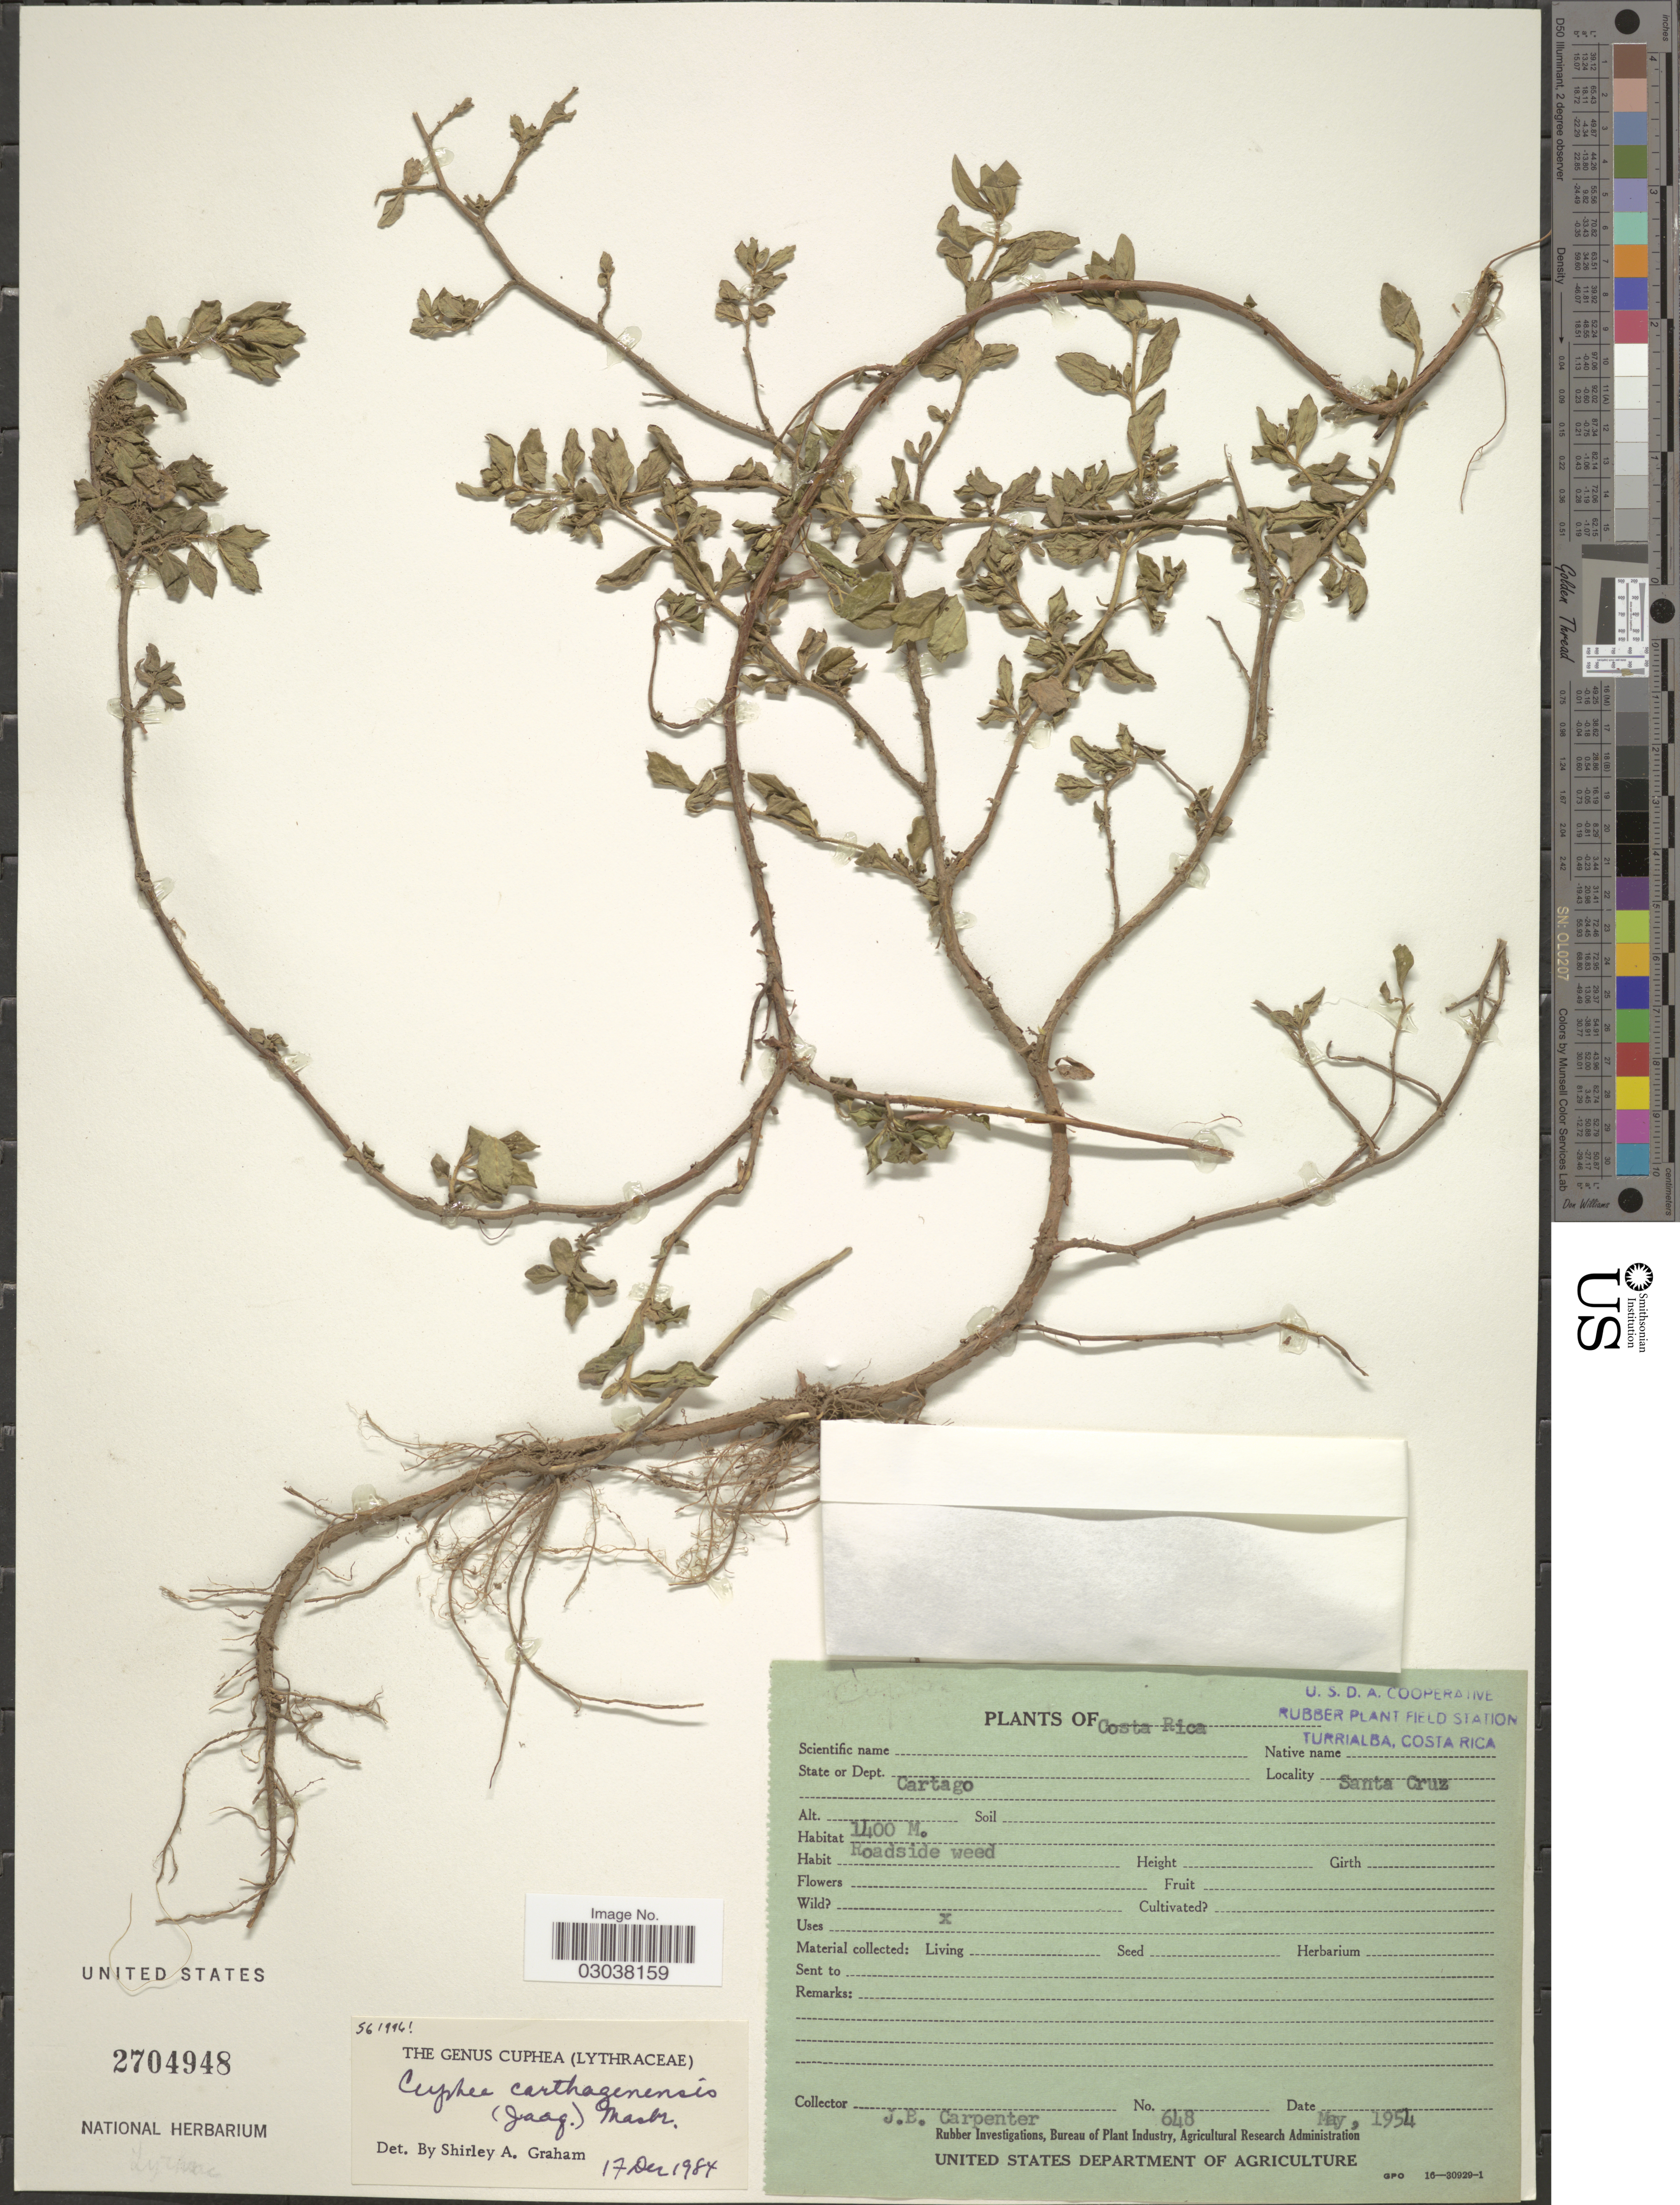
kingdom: Plantae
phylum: Tracheophyta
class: Magnoliopsida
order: Myrtales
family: Lythraceae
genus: Cuphea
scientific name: Cuphea carthagenensis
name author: (Jacq.) J.F. Macbr.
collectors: J. Carpenter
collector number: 648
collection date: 1954-05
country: Costa Rica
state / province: Cartago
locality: State of Dept. Cartago. Santa Cruz. Roadside weed.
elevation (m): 1400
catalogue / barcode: US 2704948